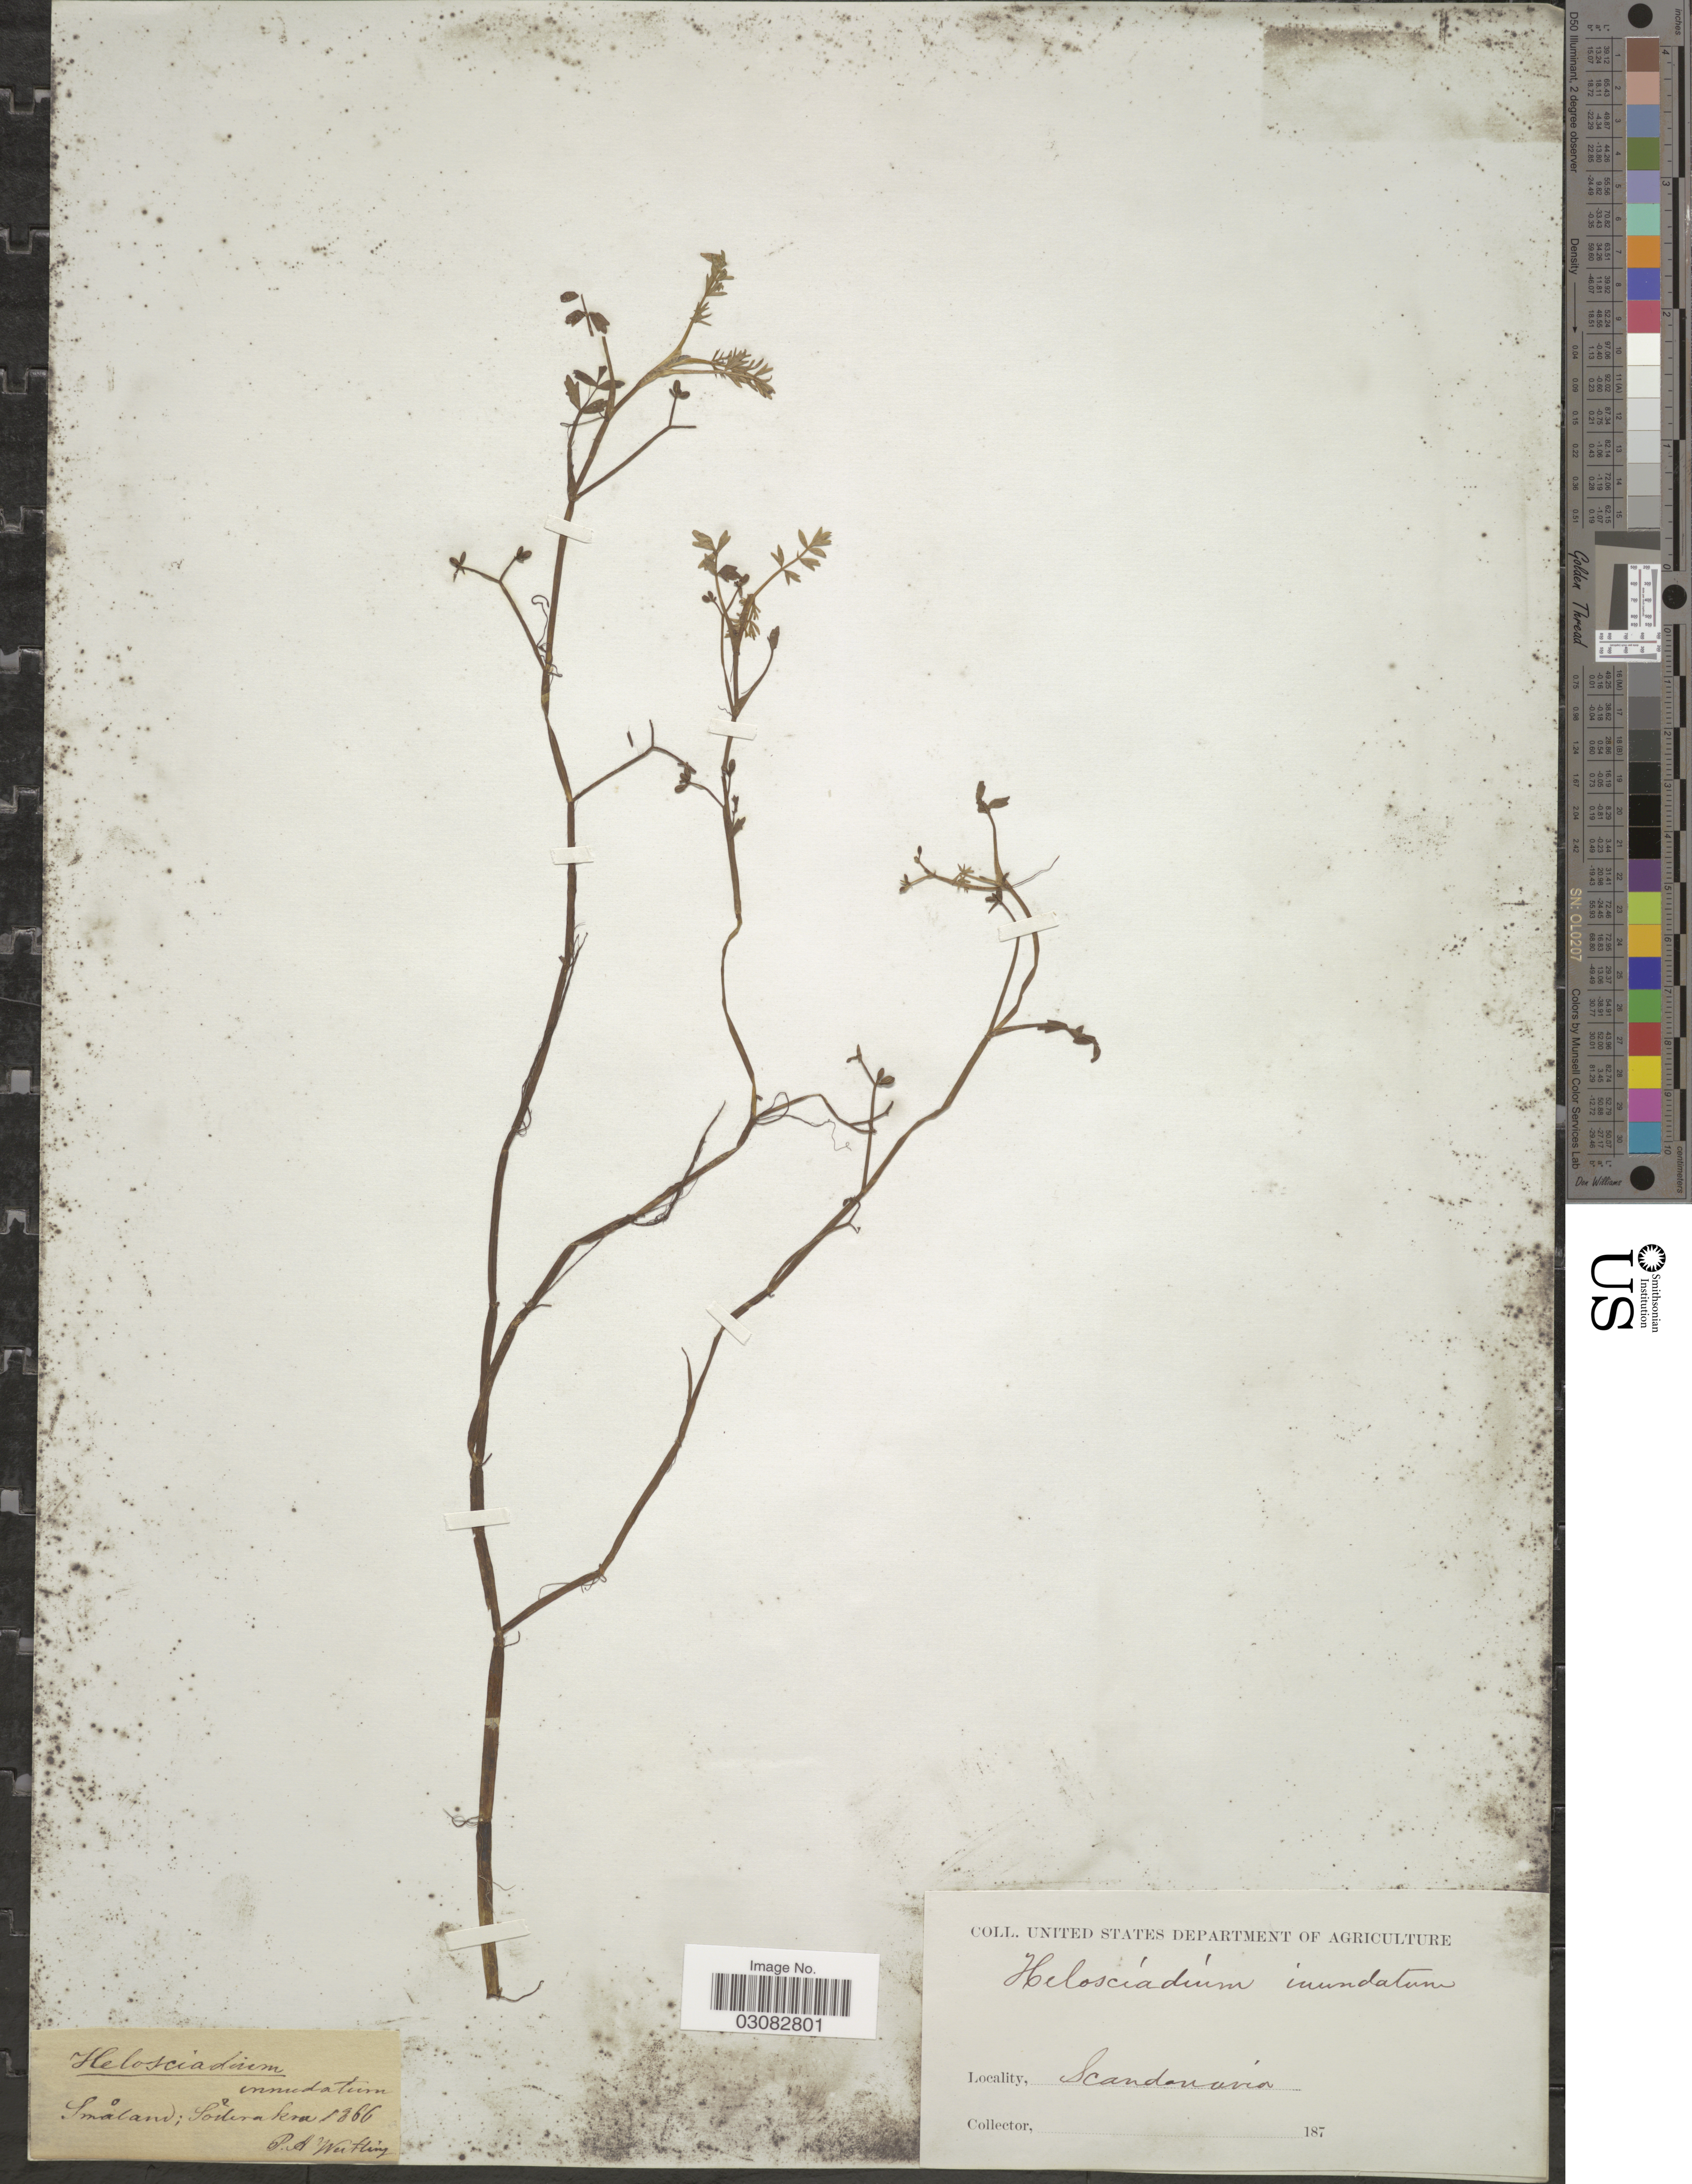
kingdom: Plantae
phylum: Tracheophyta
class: Magnoliopsida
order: Apiales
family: Apiaceae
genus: Apium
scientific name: Apium inundatum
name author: (L.) Rchb. f.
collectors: P. Wertling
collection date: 1866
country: Sweden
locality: Scandanavia. Smaland; Soderakra.